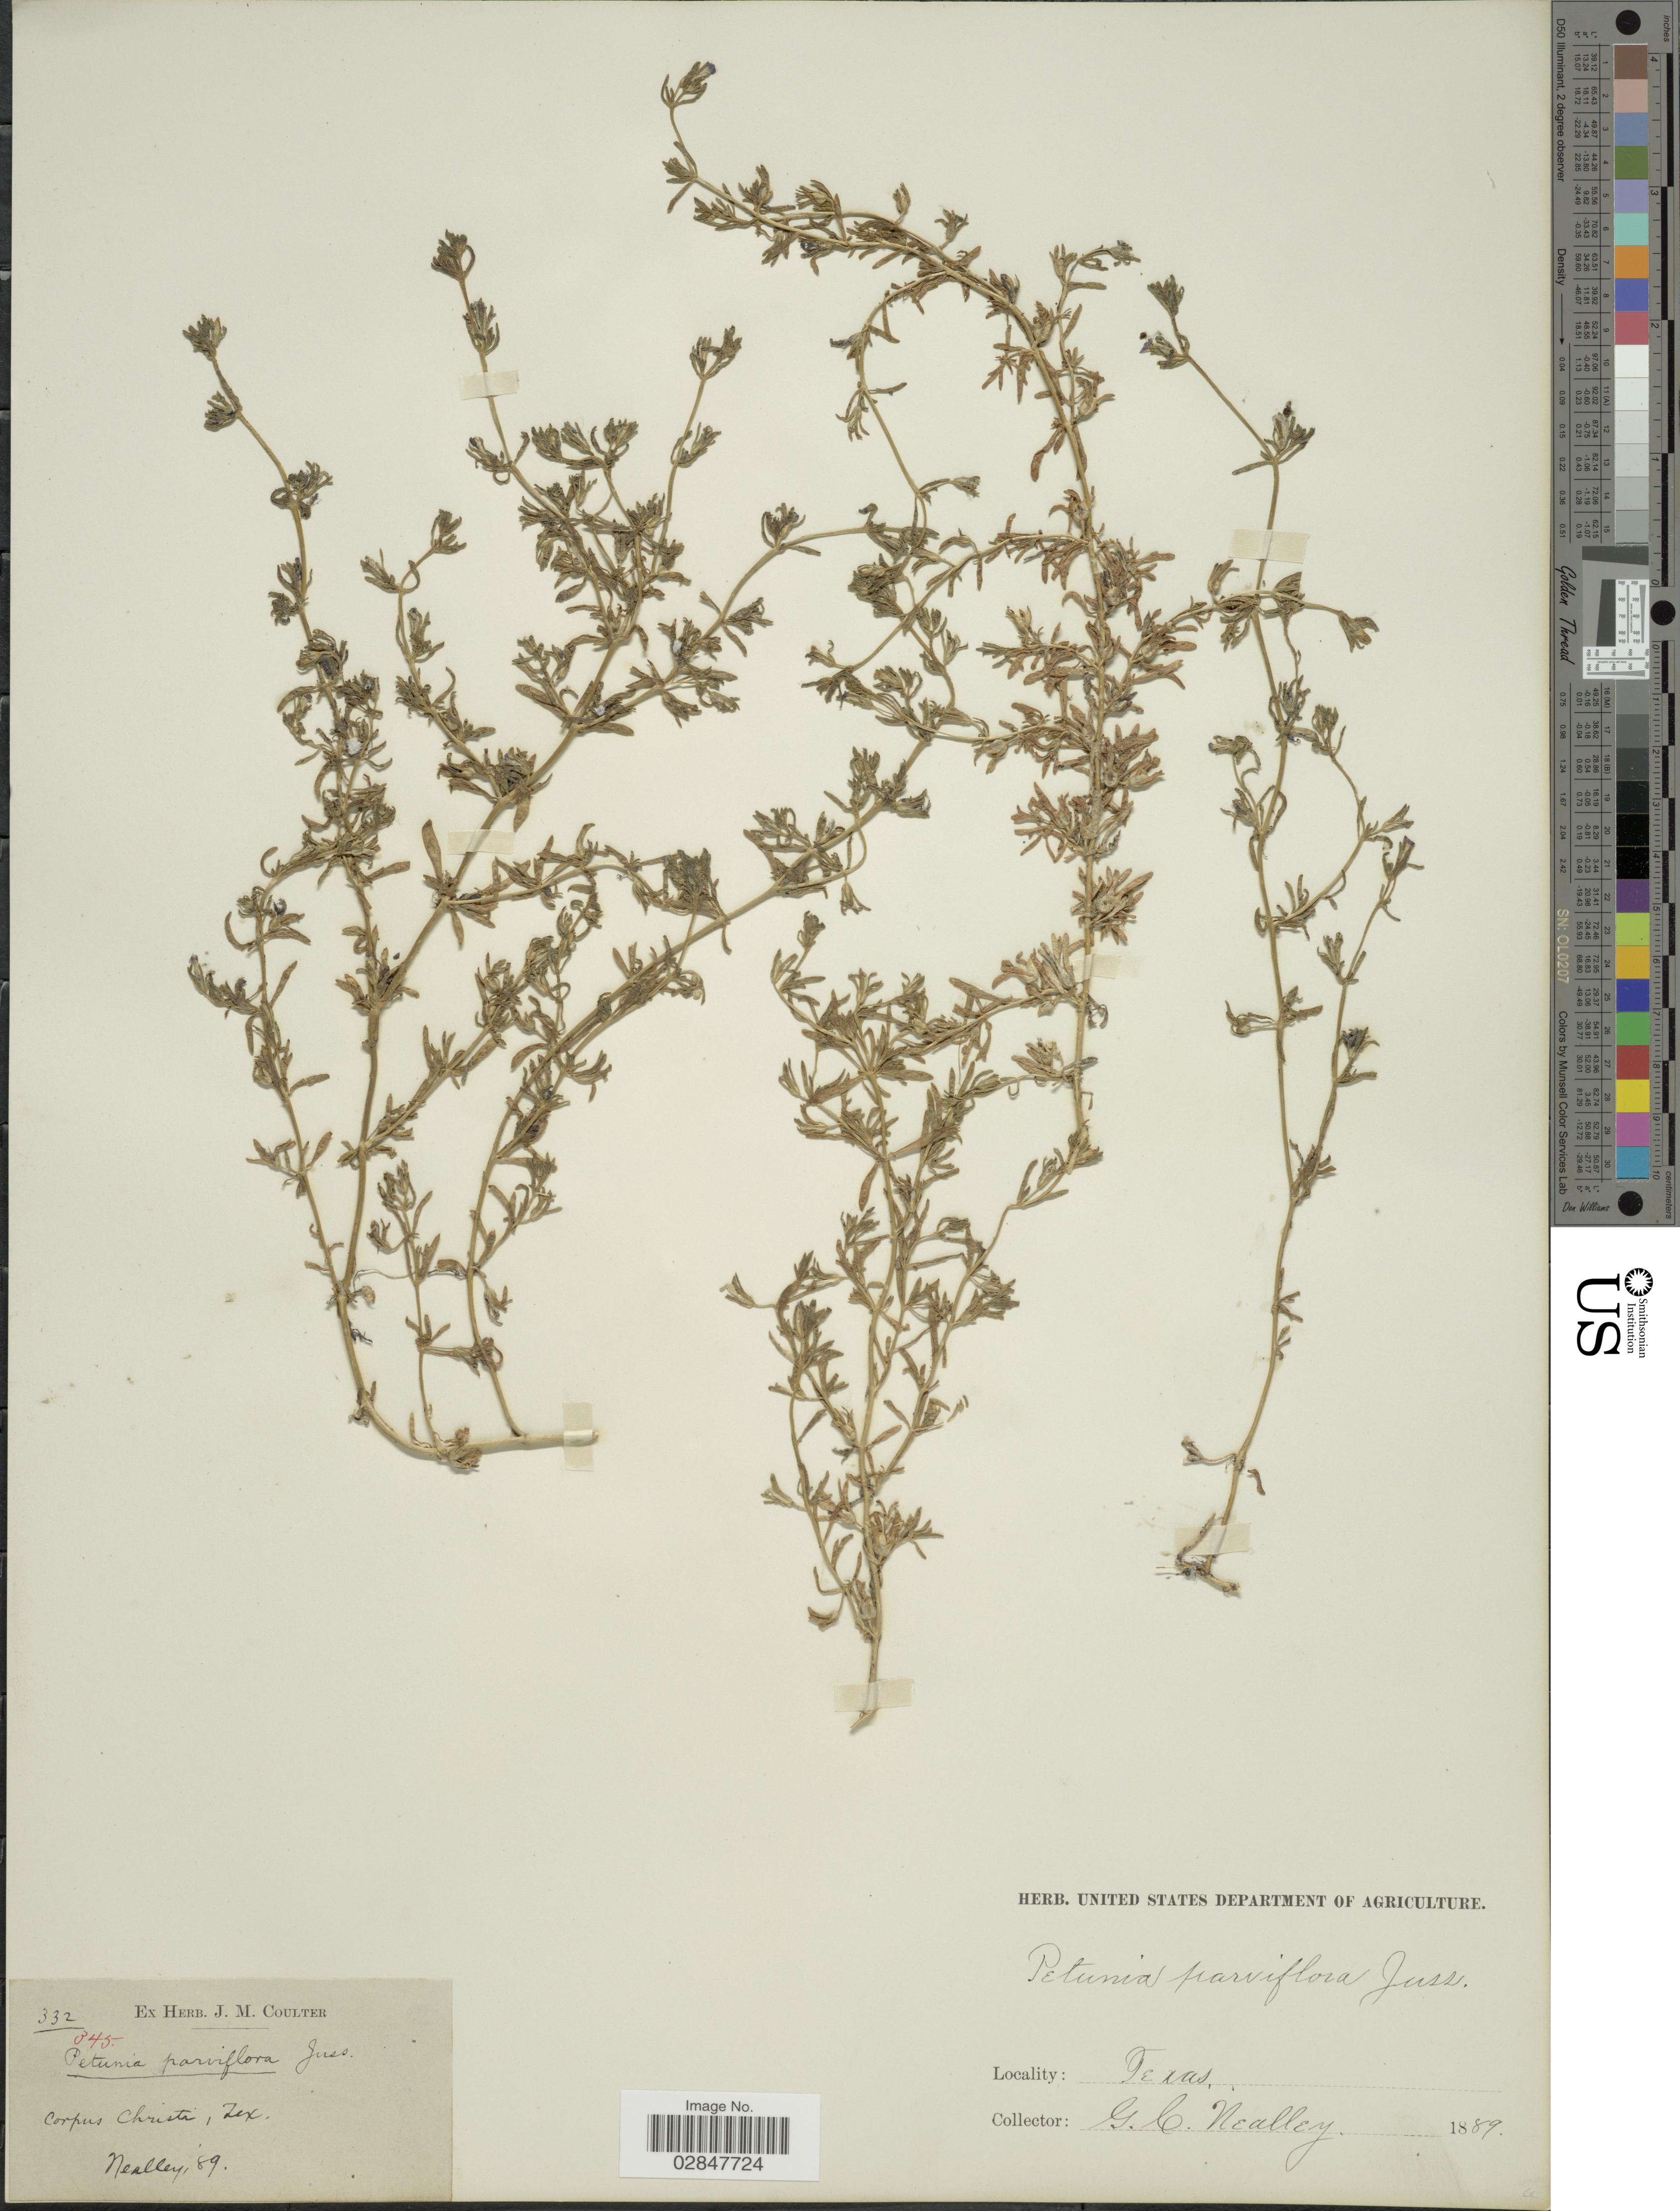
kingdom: Plantae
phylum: Tracheophyta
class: Magnoliopsida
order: Solanales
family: Solanaceae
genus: Petunia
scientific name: Petunia parviflora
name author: Juss.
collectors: G. C. Nealley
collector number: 332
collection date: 1889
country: United States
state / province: Texas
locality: Corpus Christi.